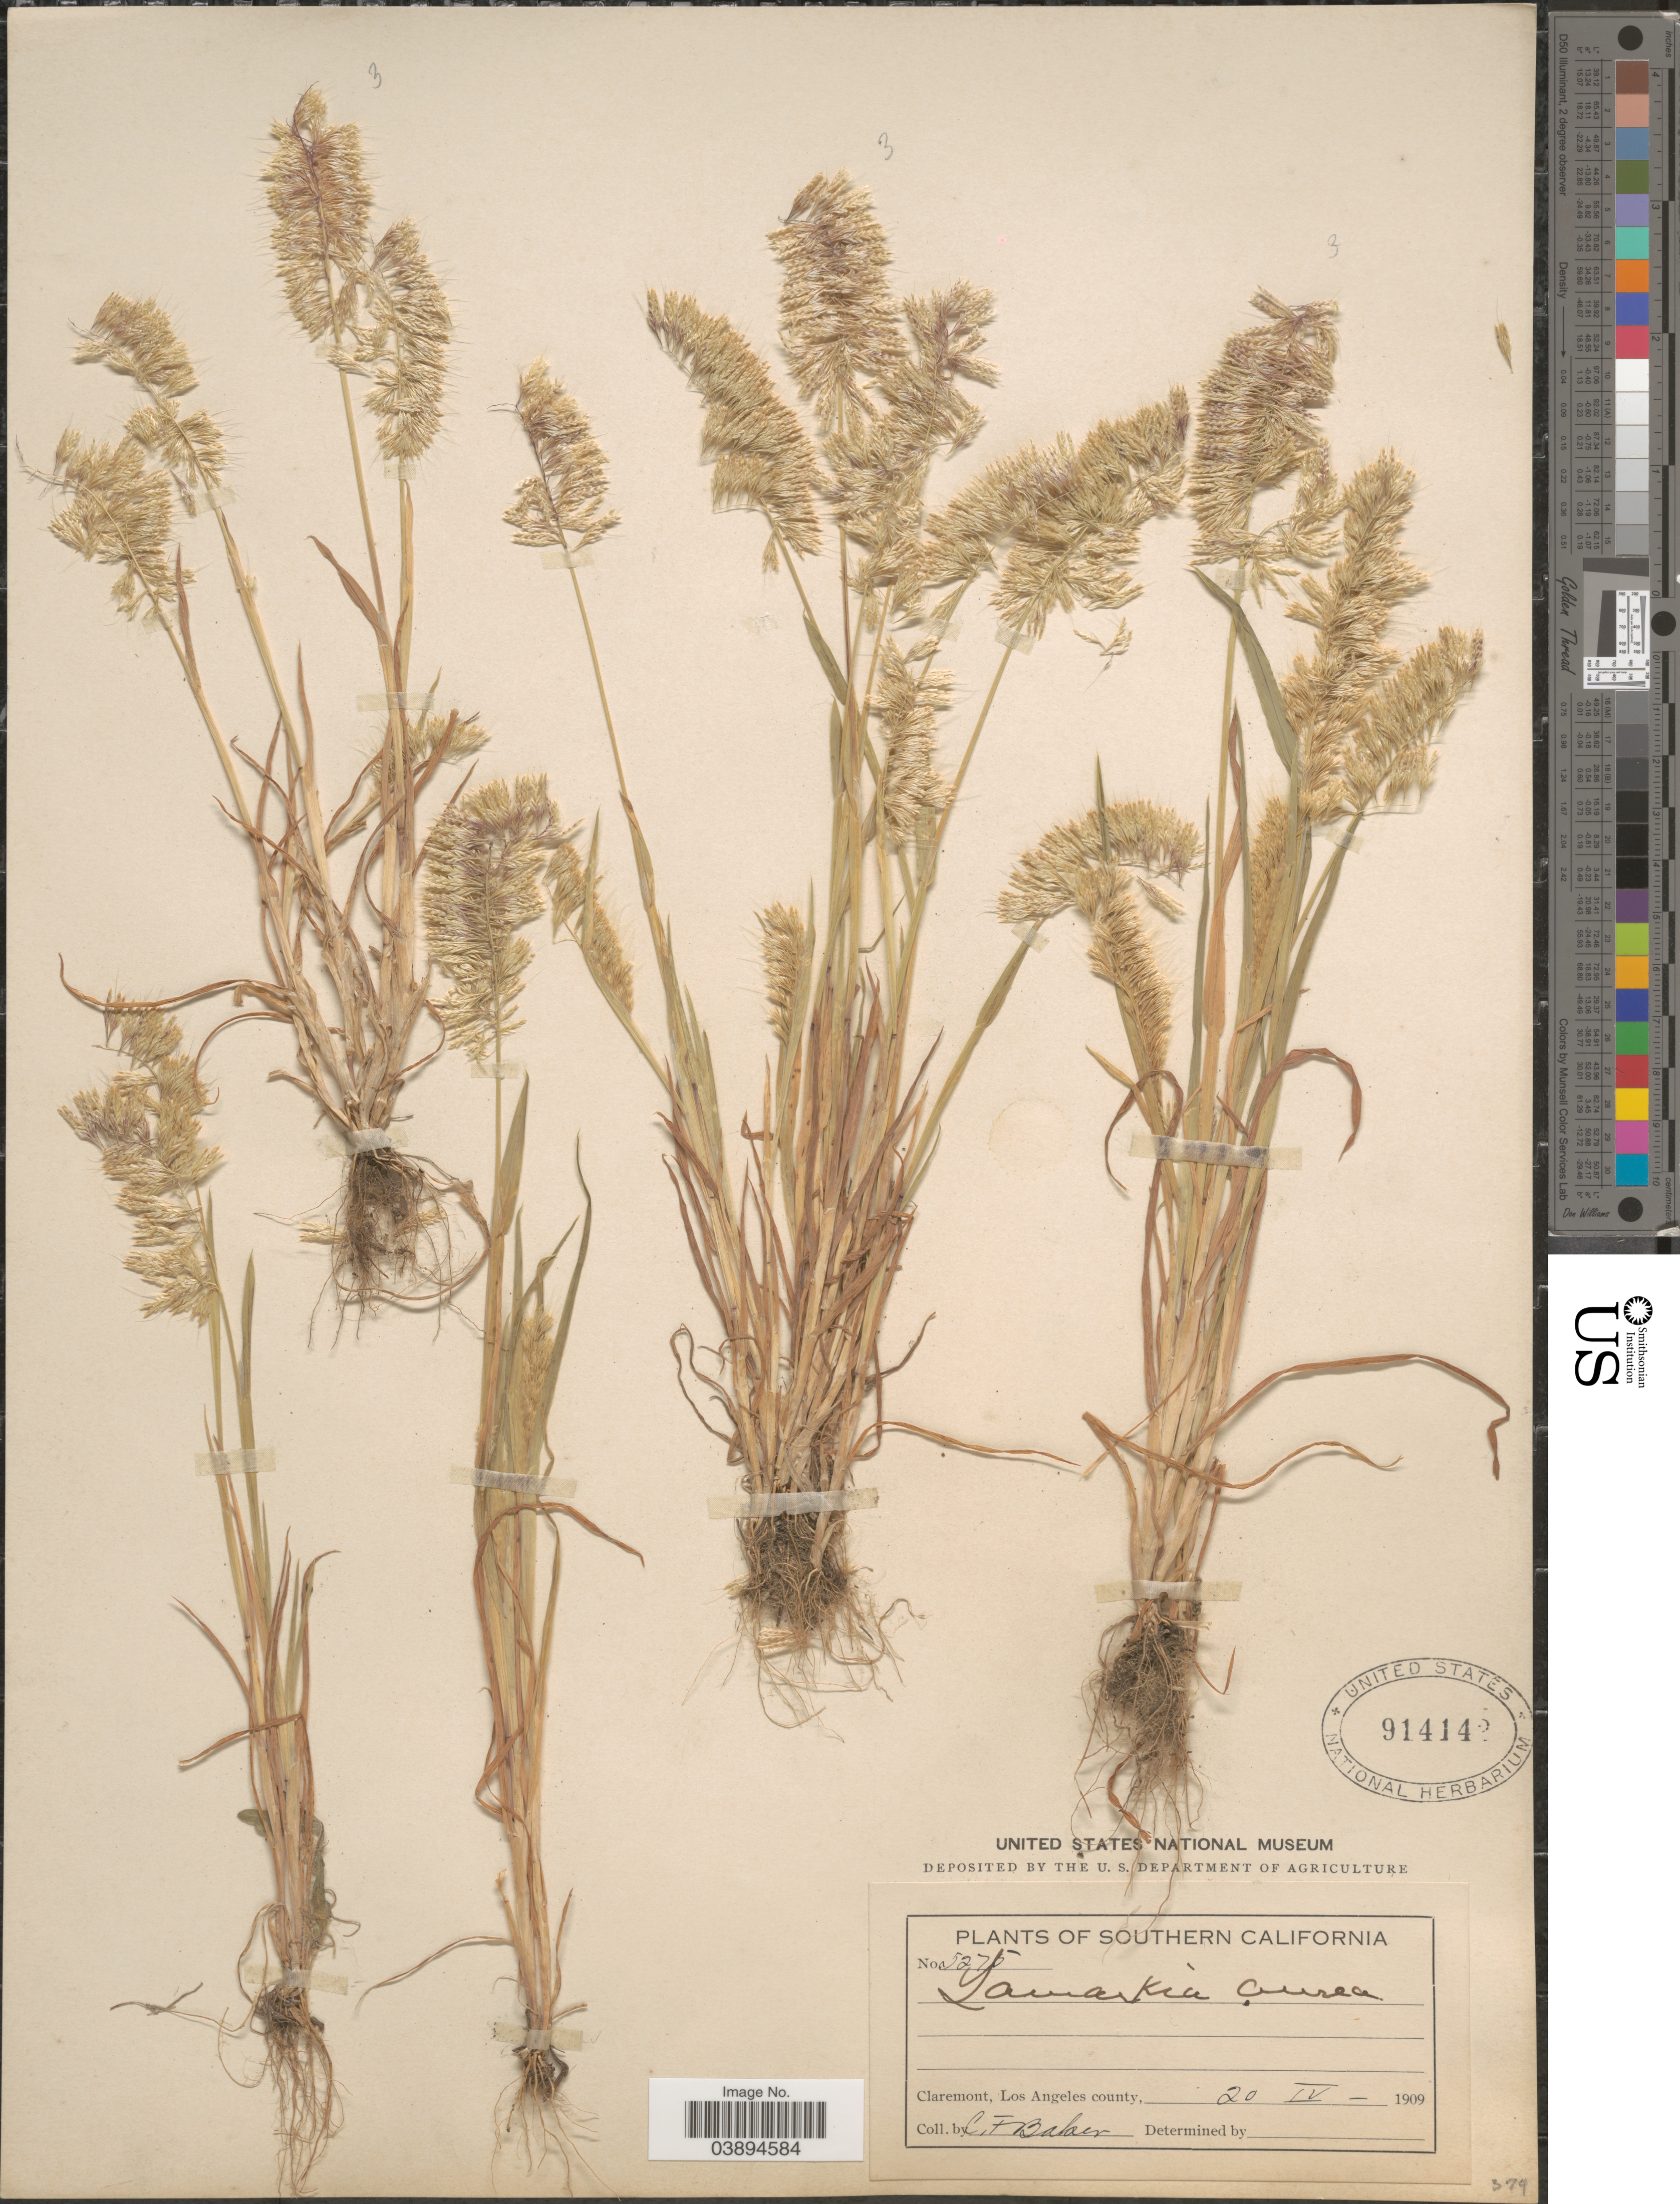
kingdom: Plantae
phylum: Tracheophyta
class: Liliopsida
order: Poales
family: Poaceae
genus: Lamarckia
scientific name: Lamarckia aurea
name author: (L.) Moench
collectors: C. F. Baker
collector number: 5275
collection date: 1909-04-20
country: United States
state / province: California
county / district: Los Angeles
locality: Southern California. Claremont, Los Angeles county.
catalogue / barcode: US 914142